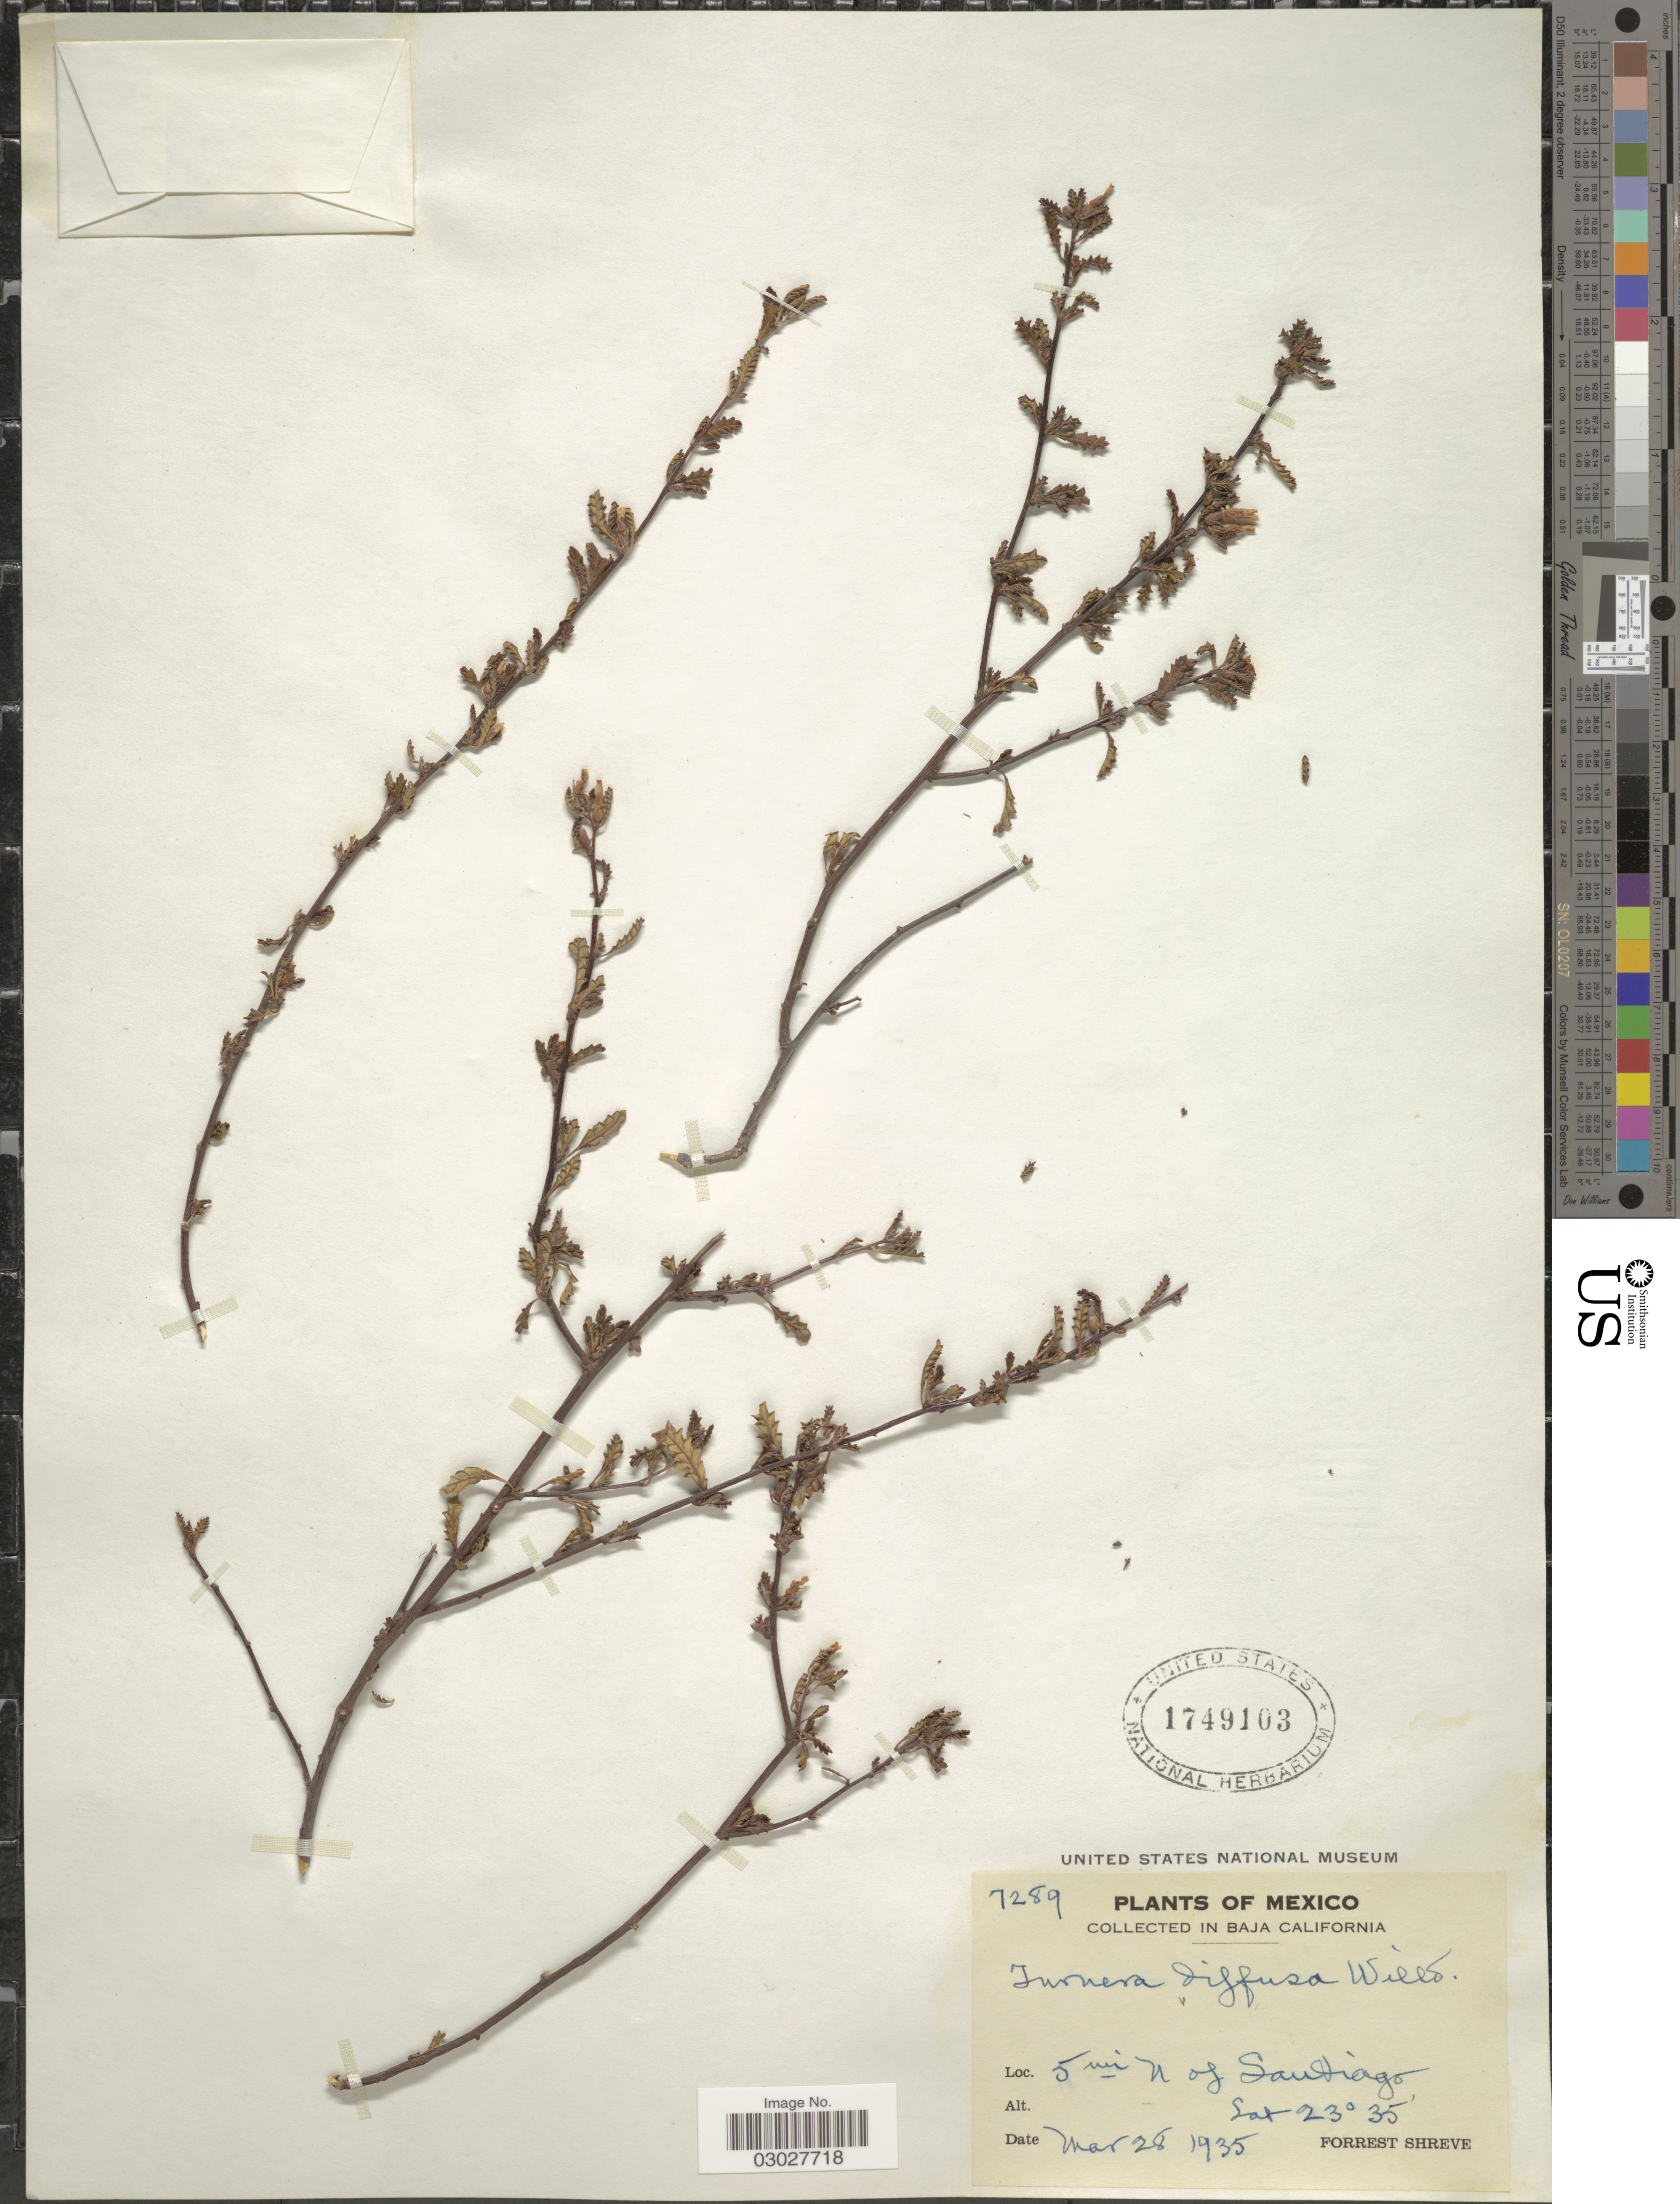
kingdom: Plantae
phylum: Tracheophyta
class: Magnoliopsida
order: Malpighiales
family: Turneraceae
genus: Turnera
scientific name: Turnera diffusa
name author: Willd. ex Schult.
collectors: F. Shreve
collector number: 7289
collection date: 1935-03-28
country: Mexico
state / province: Baja California Sur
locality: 5 mi N of Santiago.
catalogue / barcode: US 1749103